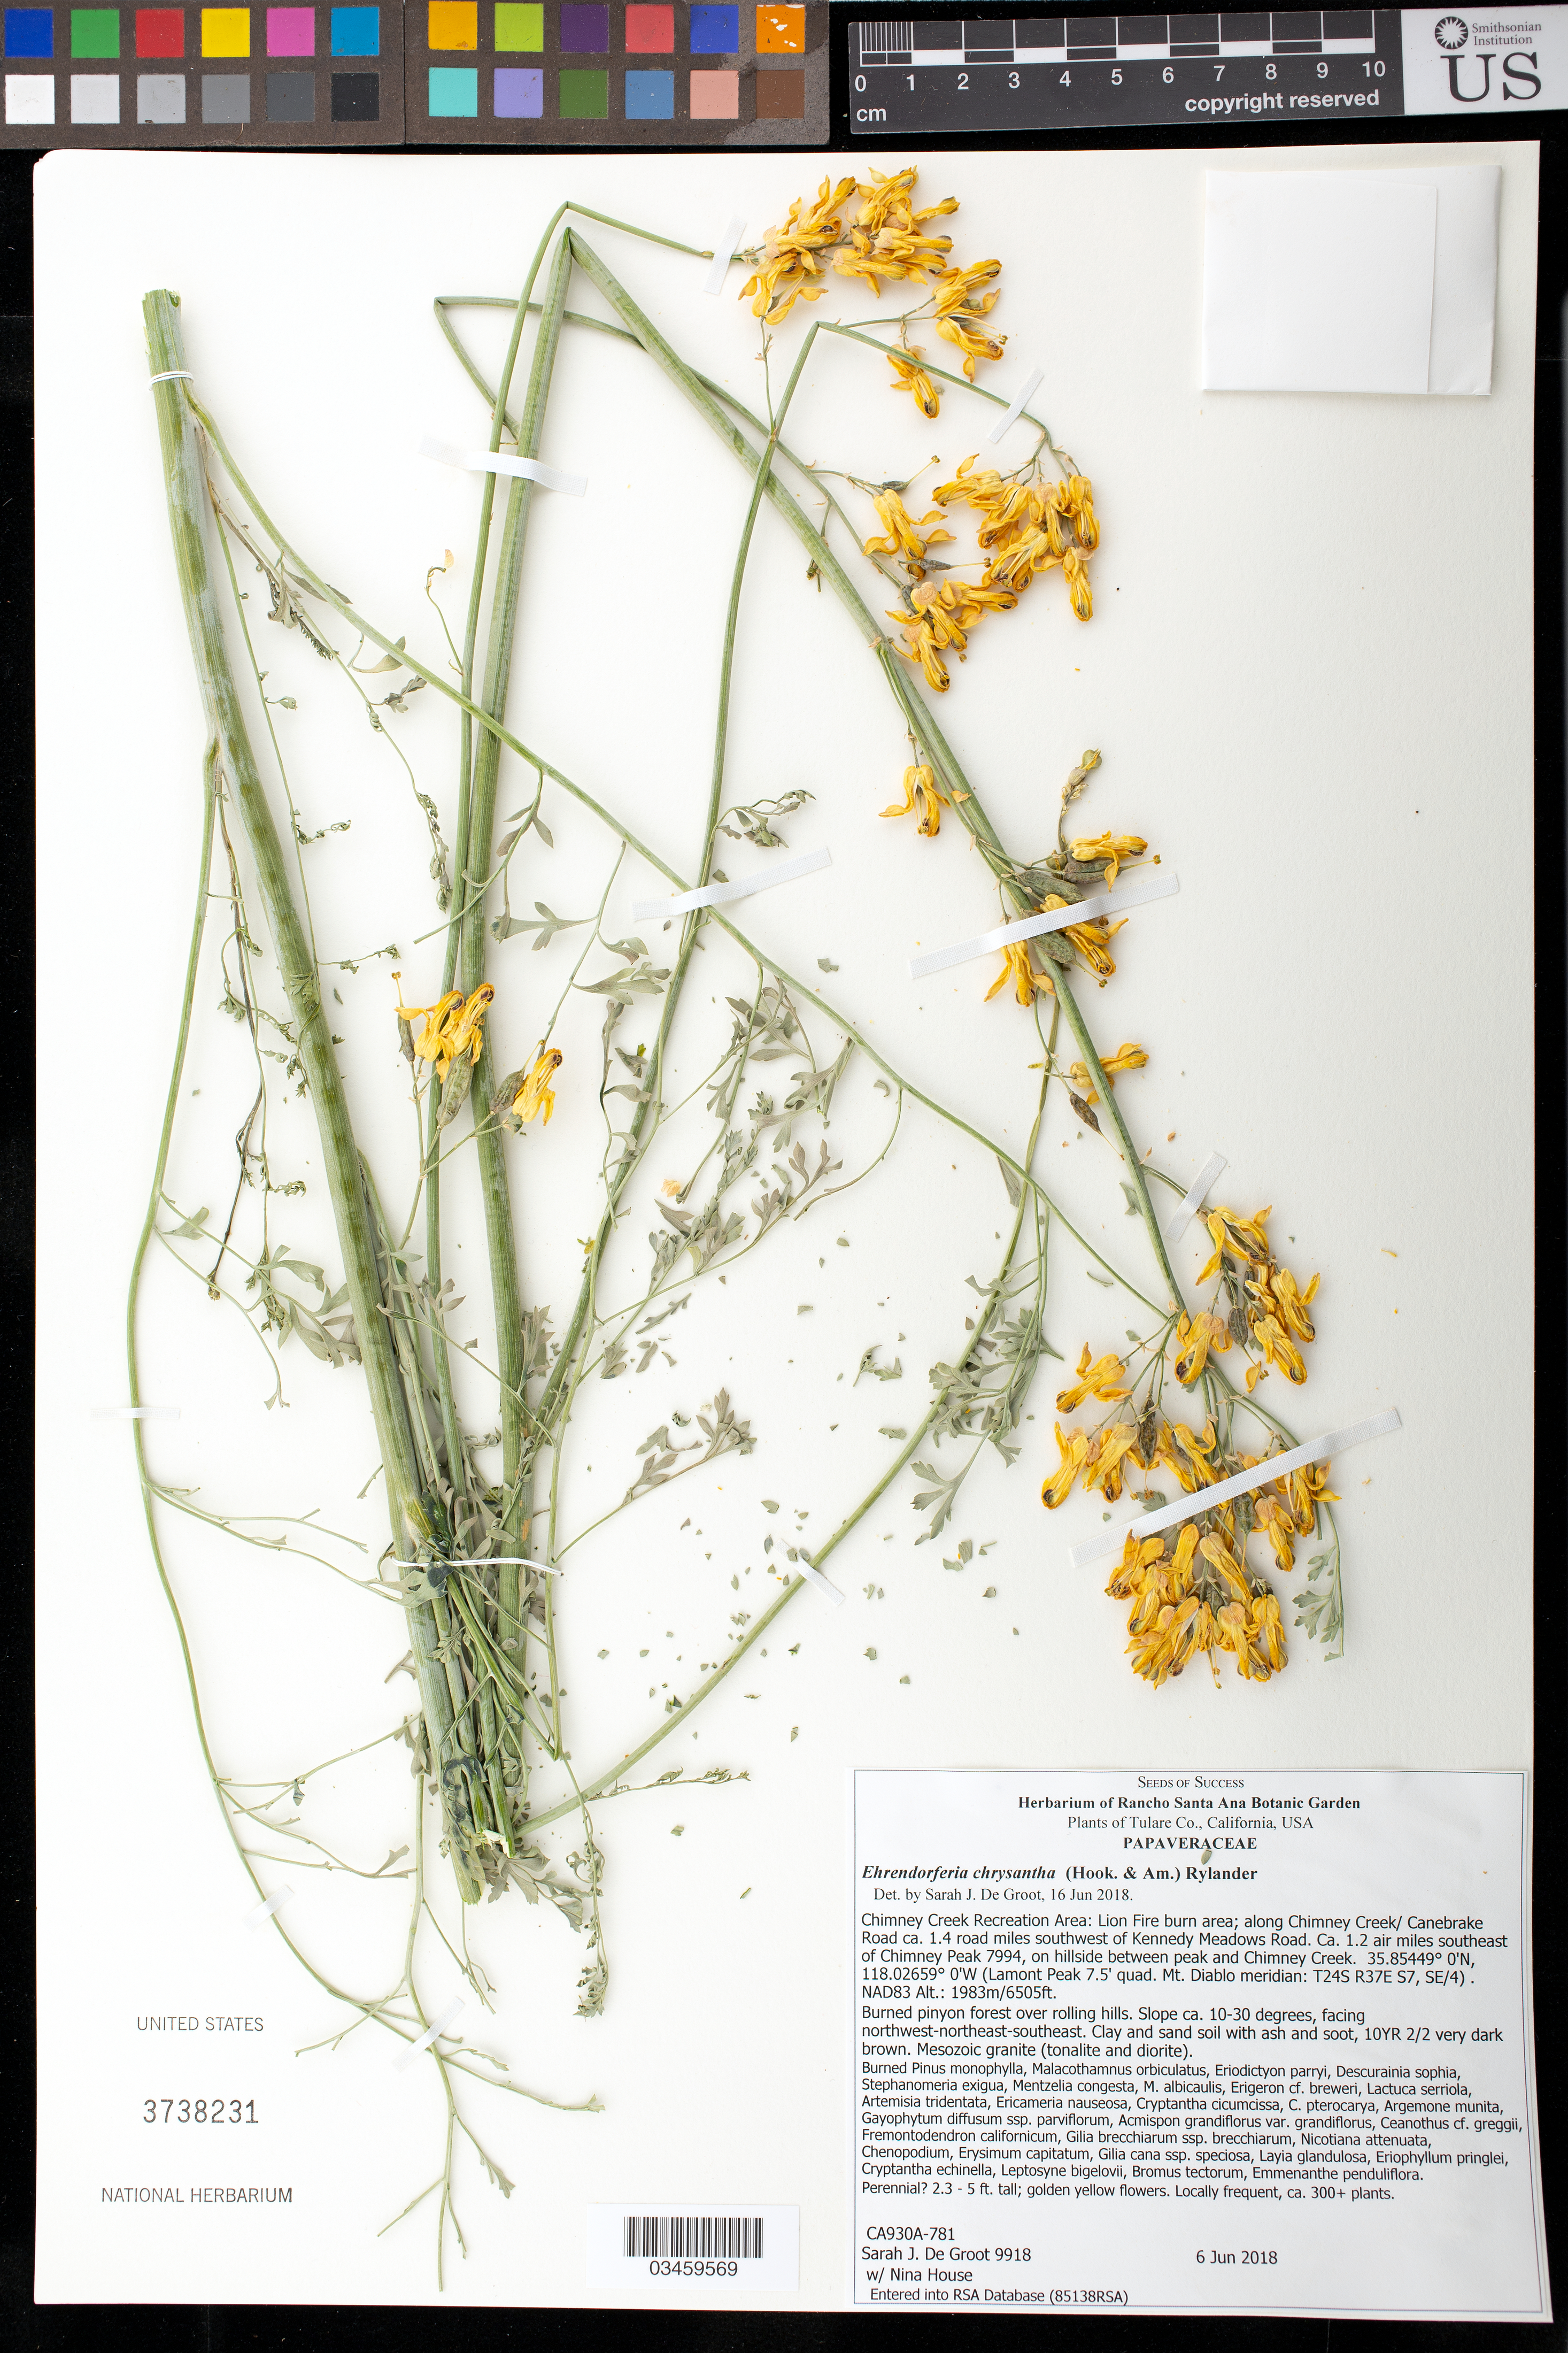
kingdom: Plantae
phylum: Tracheophyta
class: Magnoliopsida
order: Ranunculales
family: Papaveraceae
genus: Ehrendorferia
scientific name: Ehrendorferia chrysantha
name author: (Hook. & Arn.) Rylander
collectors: S. De Groot & N. House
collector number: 9918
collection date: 2018-06-06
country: United States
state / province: California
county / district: Tulare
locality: Chimney Creek Recreation Area, Lion Fire burn area, along Chimney Creek/Canebrake Rd 1.4 road mi. SW of Kennedy Meadows Rd, 1.2 mi. SE of Chimney Peak 7994, on hillside between peak and Chimney Creek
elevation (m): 1983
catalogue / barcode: US 3738231